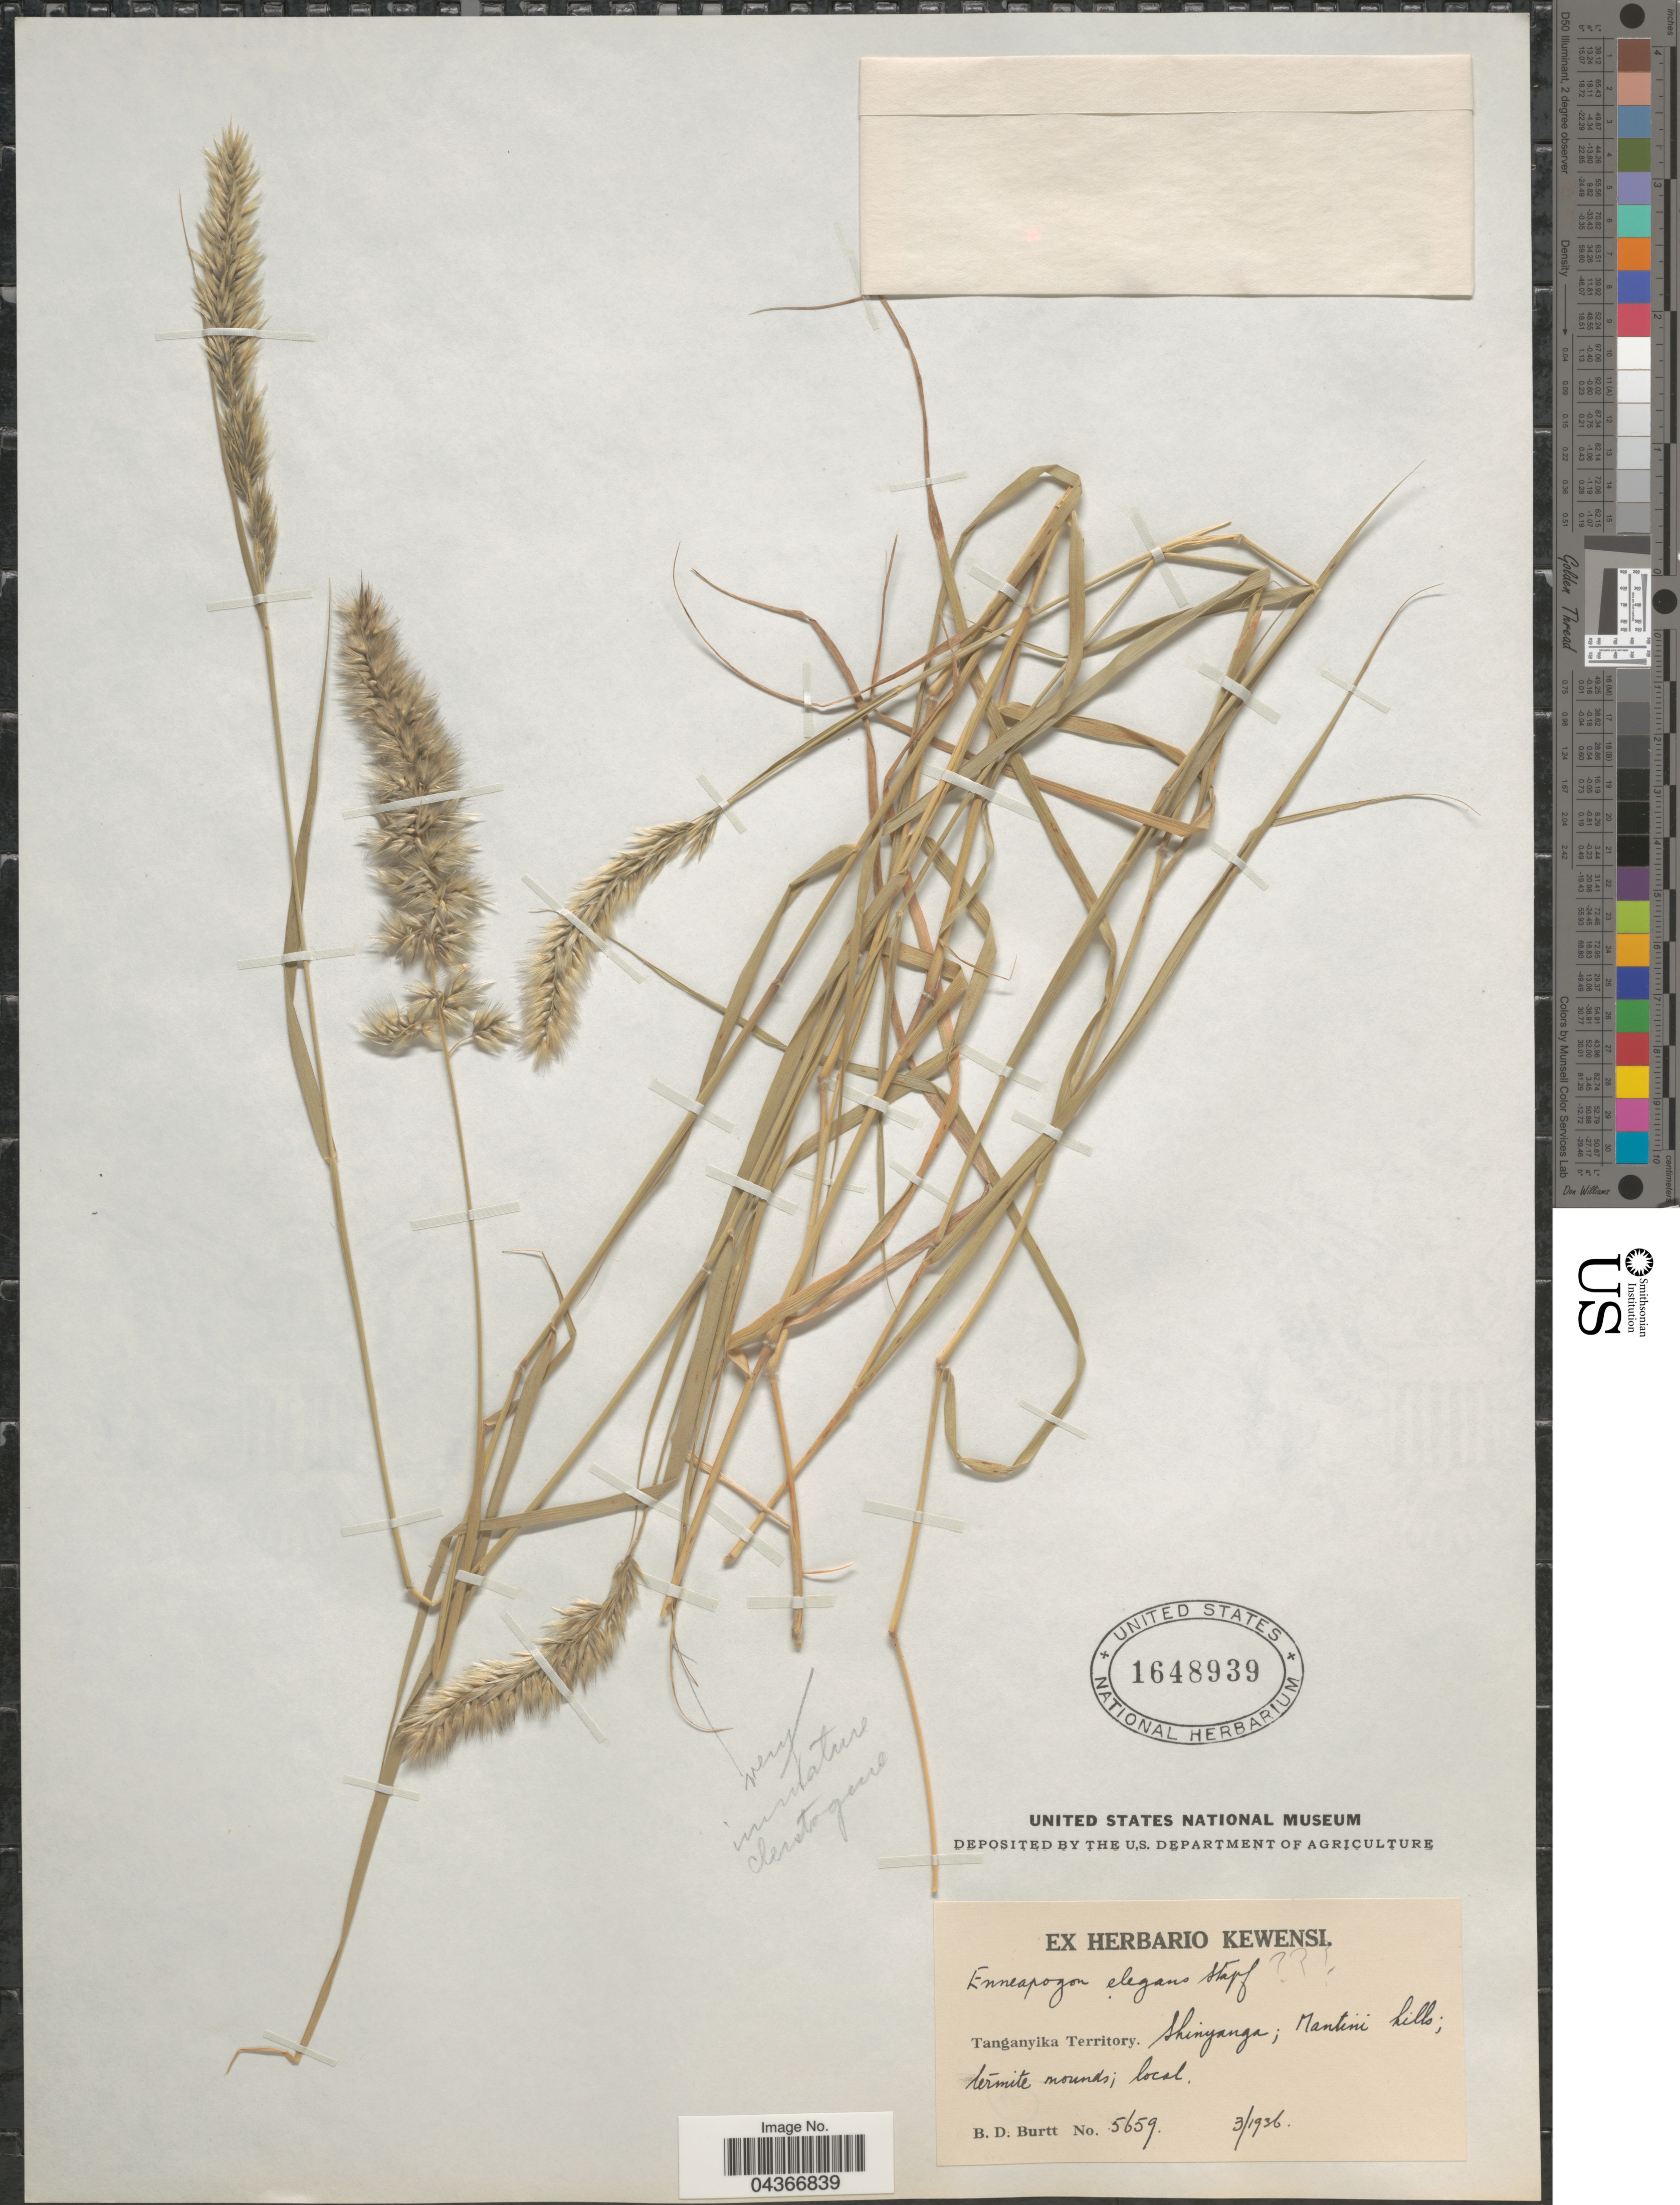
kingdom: Plantae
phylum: Tracheophyta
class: Liliopsida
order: Poales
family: Poaceae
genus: Enneapogon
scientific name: Enneapogon persicus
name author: Boiss.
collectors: B. D. Burtt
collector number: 5659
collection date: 1936-03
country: Tanzania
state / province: Shinyanga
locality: Tanganyika Territory. Mantini hills.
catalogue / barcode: US 1648939